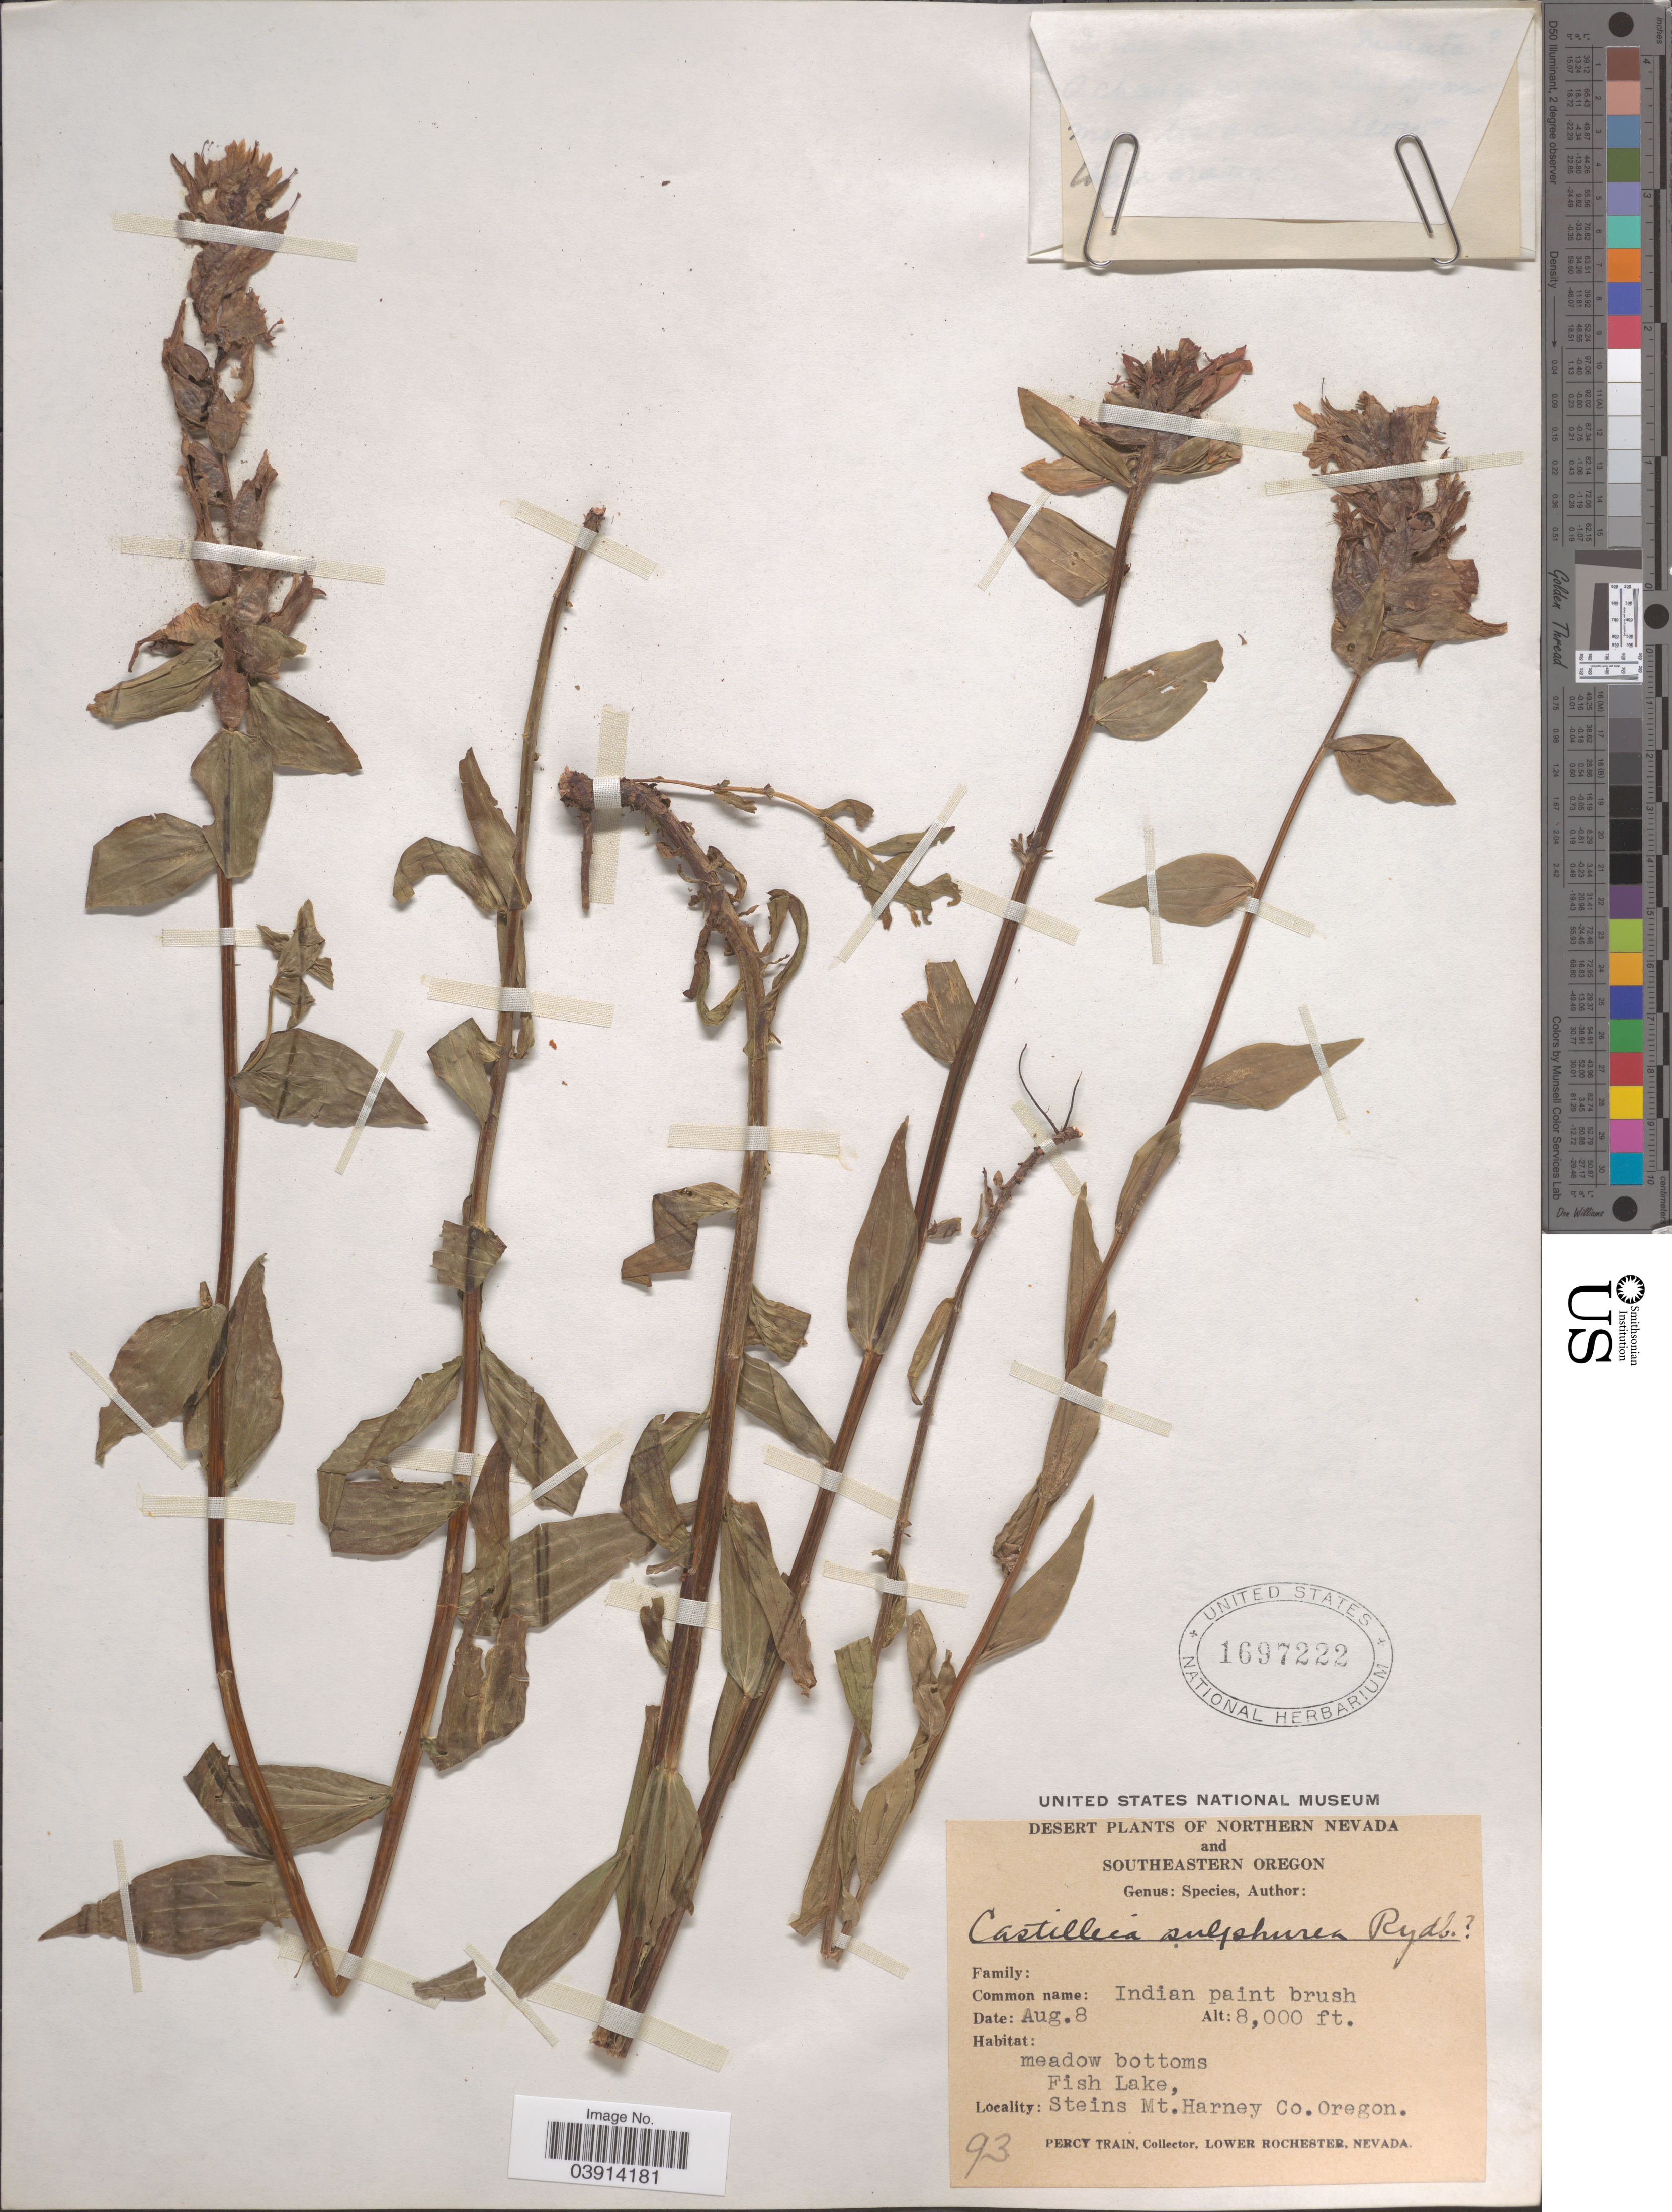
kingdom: Plantae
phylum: Tracheophyta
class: Magnoliopsida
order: Lamiales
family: Orobanchaceae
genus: Castilleja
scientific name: Castilleja septentrionalis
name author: Lindl.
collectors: P. Train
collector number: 93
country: United States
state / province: Oregon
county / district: Harney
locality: Northern Nevada and Southern Oregon. Fish Lake, Steins Mt. Harney Co.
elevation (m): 2438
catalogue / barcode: US 1697222